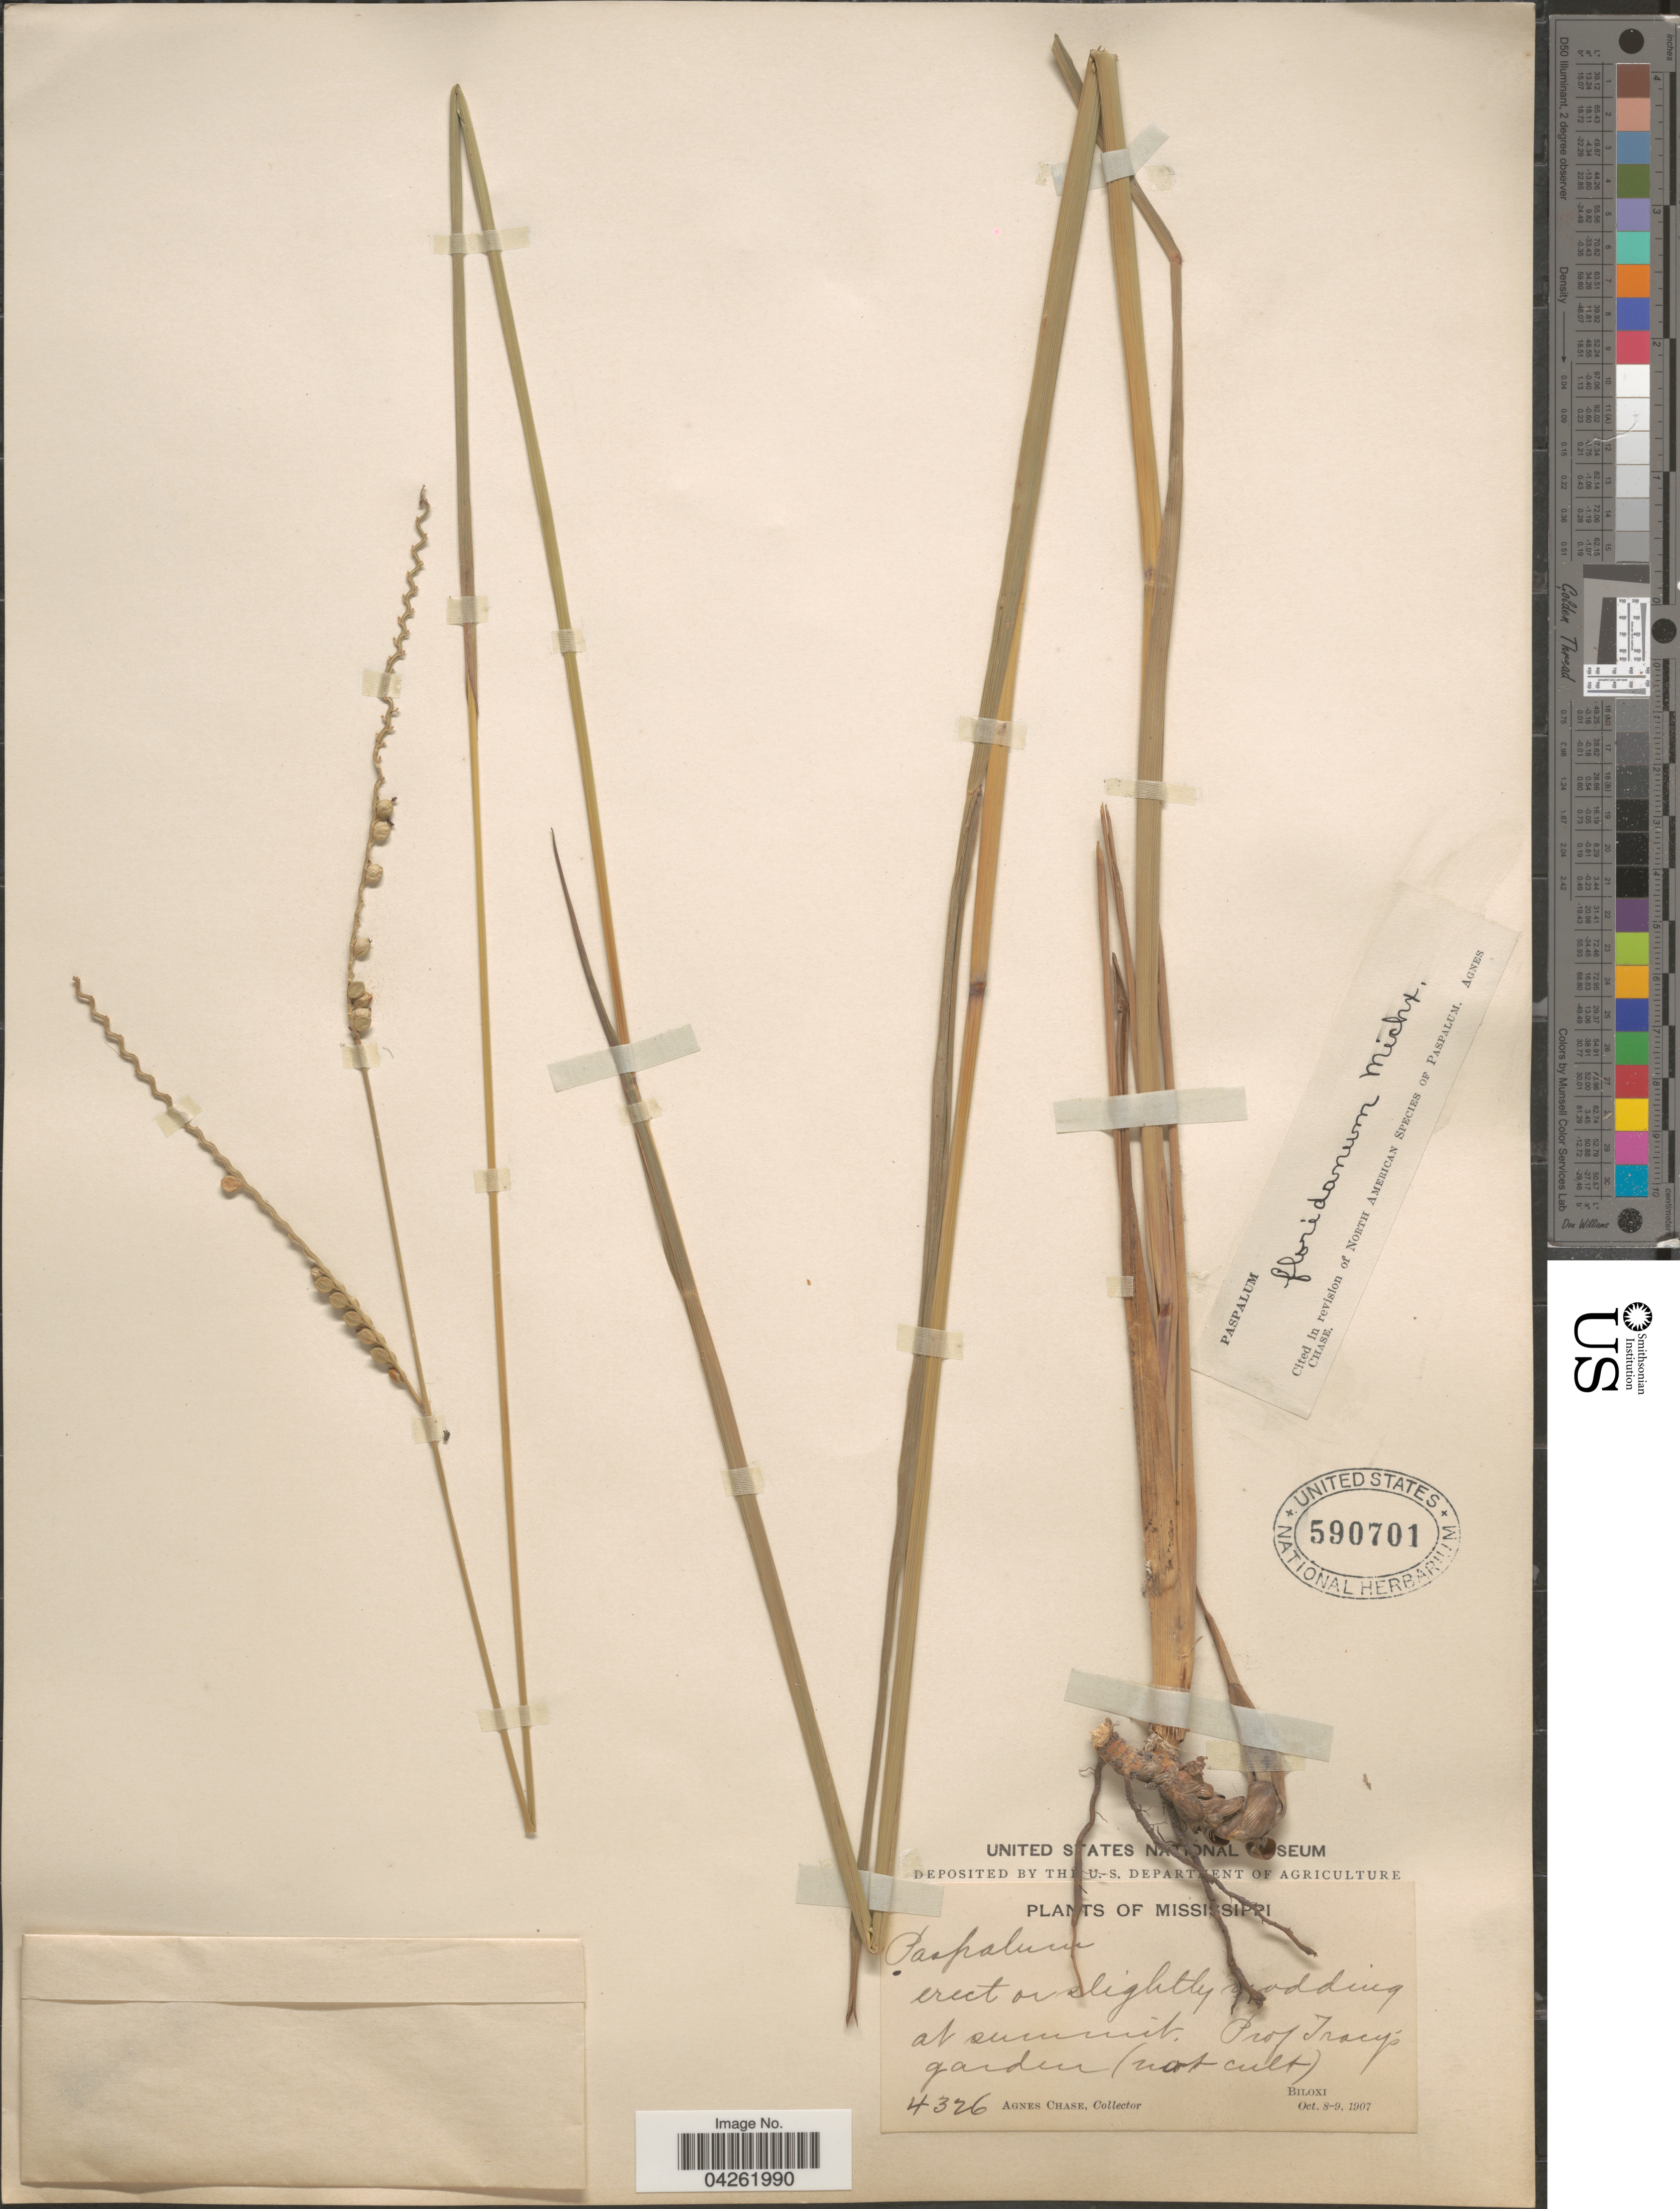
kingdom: Plantae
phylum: Tracheophyta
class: Liliopsida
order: Poales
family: Poaceae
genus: Paspalum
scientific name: Paspalum floridanum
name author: Michx.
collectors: A. Chase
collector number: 4326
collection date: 1907-10-08/1907-10-09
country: United States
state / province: Mississippi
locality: Prof Tracy's garden. Biloxi.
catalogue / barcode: US 590701